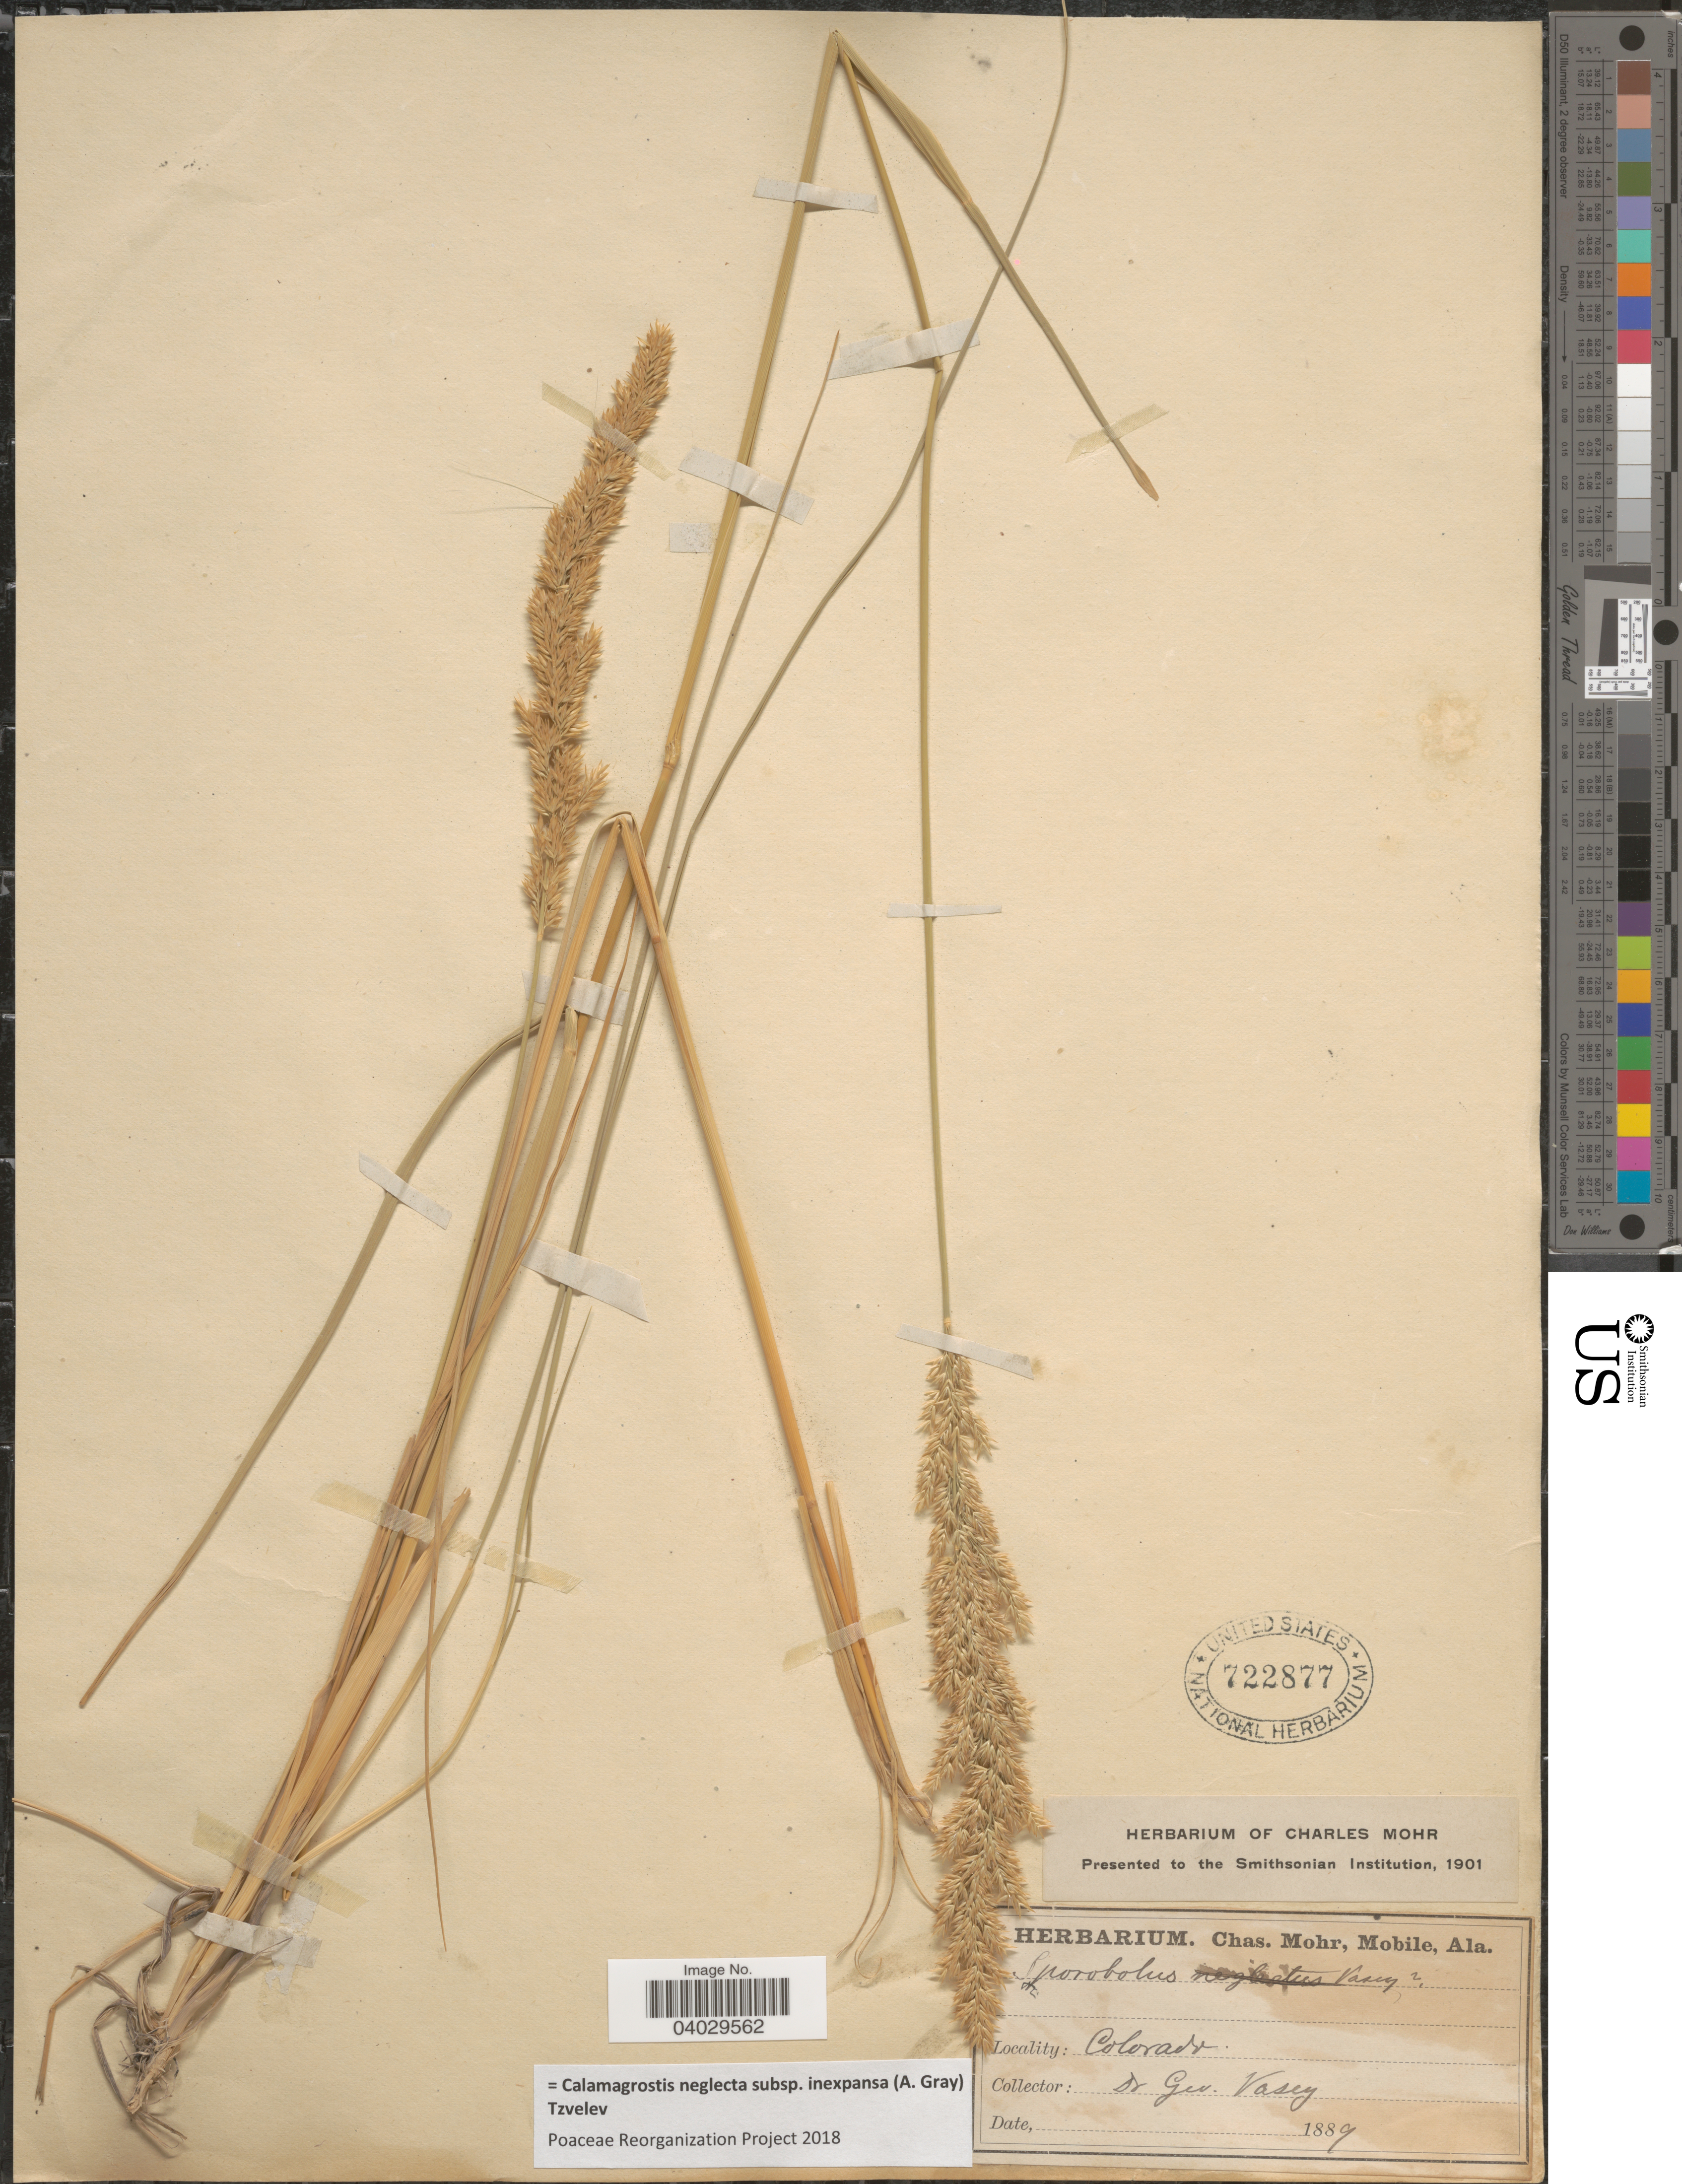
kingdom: Plantae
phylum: Tracheophyta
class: Liliopsida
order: Poales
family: Poaceae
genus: Calamagrostis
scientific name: Calamagrostis neglecta subsp. inexpansa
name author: (A. Gray) Tzvelev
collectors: G. Vasey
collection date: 1889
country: United States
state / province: Colorado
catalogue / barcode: US 722877